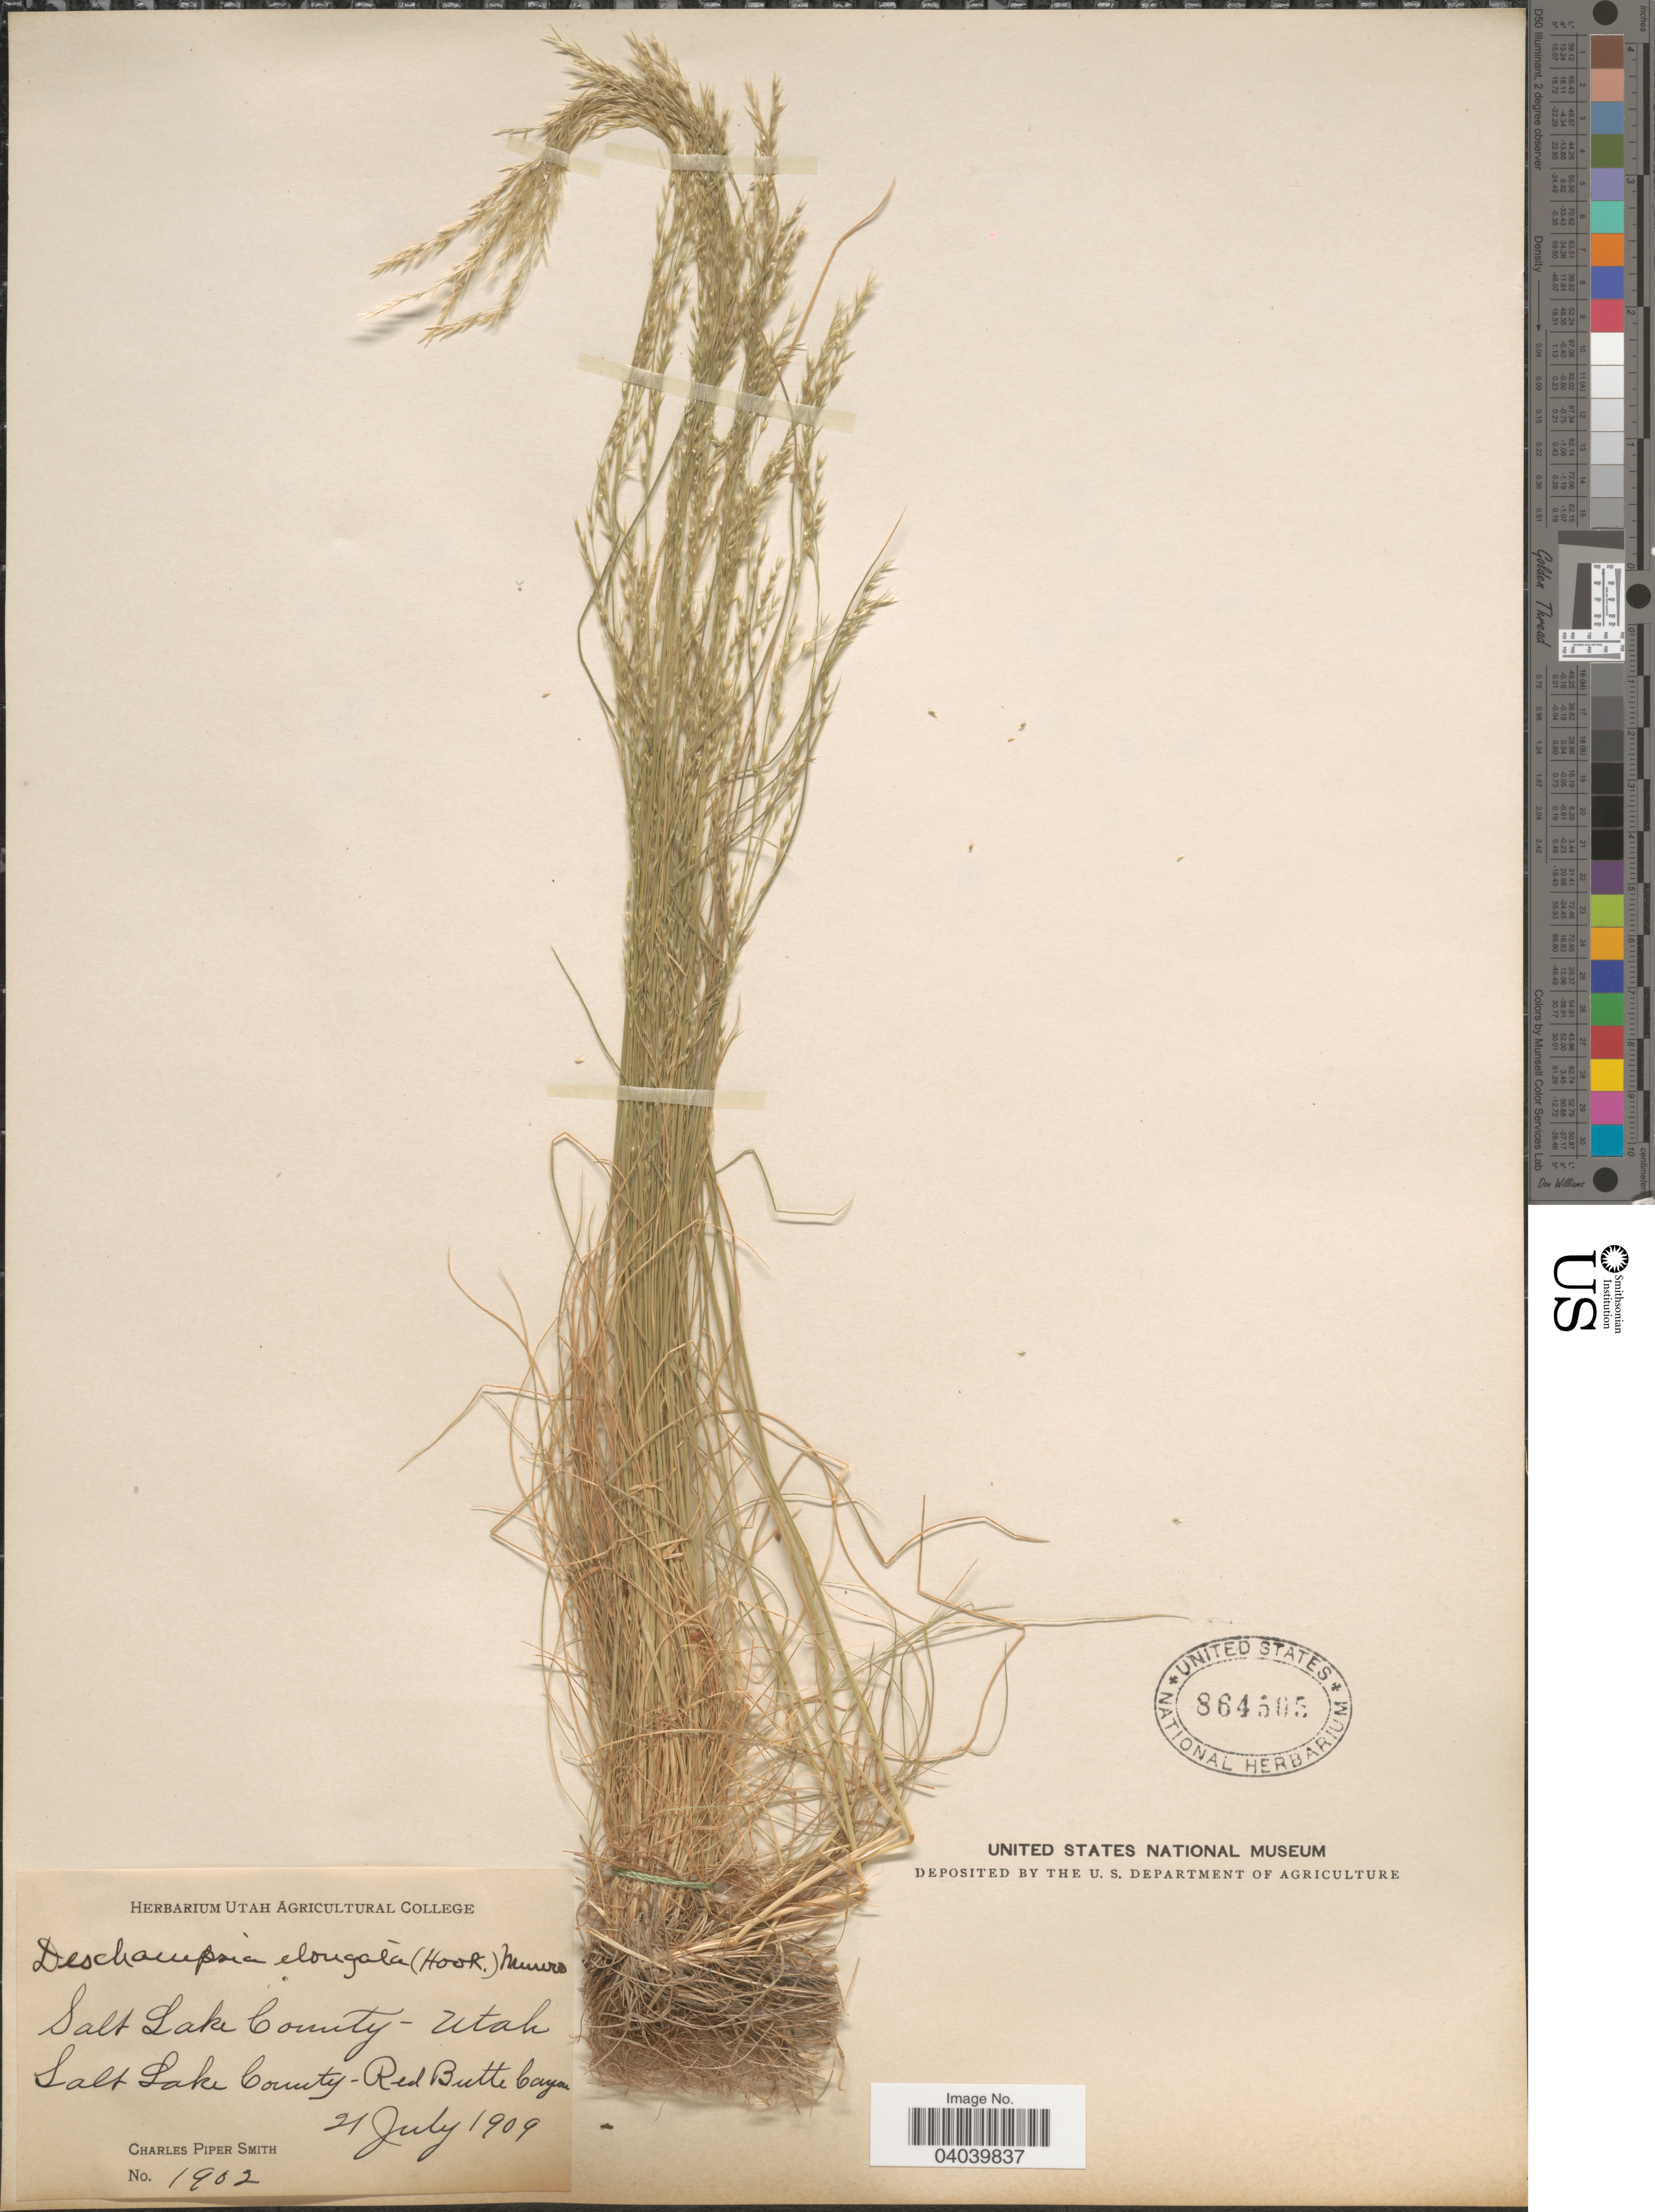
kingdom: Plantae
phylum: Tracheophyta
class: Liliopsida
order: Poales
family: Poaceae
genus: Deschampsia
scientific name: Deschampsia elongata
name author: (Hook.) Munro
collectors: C. P. Smith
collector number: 1902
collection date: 1909-07-21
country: United States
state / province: Utah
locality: Salt Lake County. Red Butte Cayon.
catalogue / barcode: US 864505